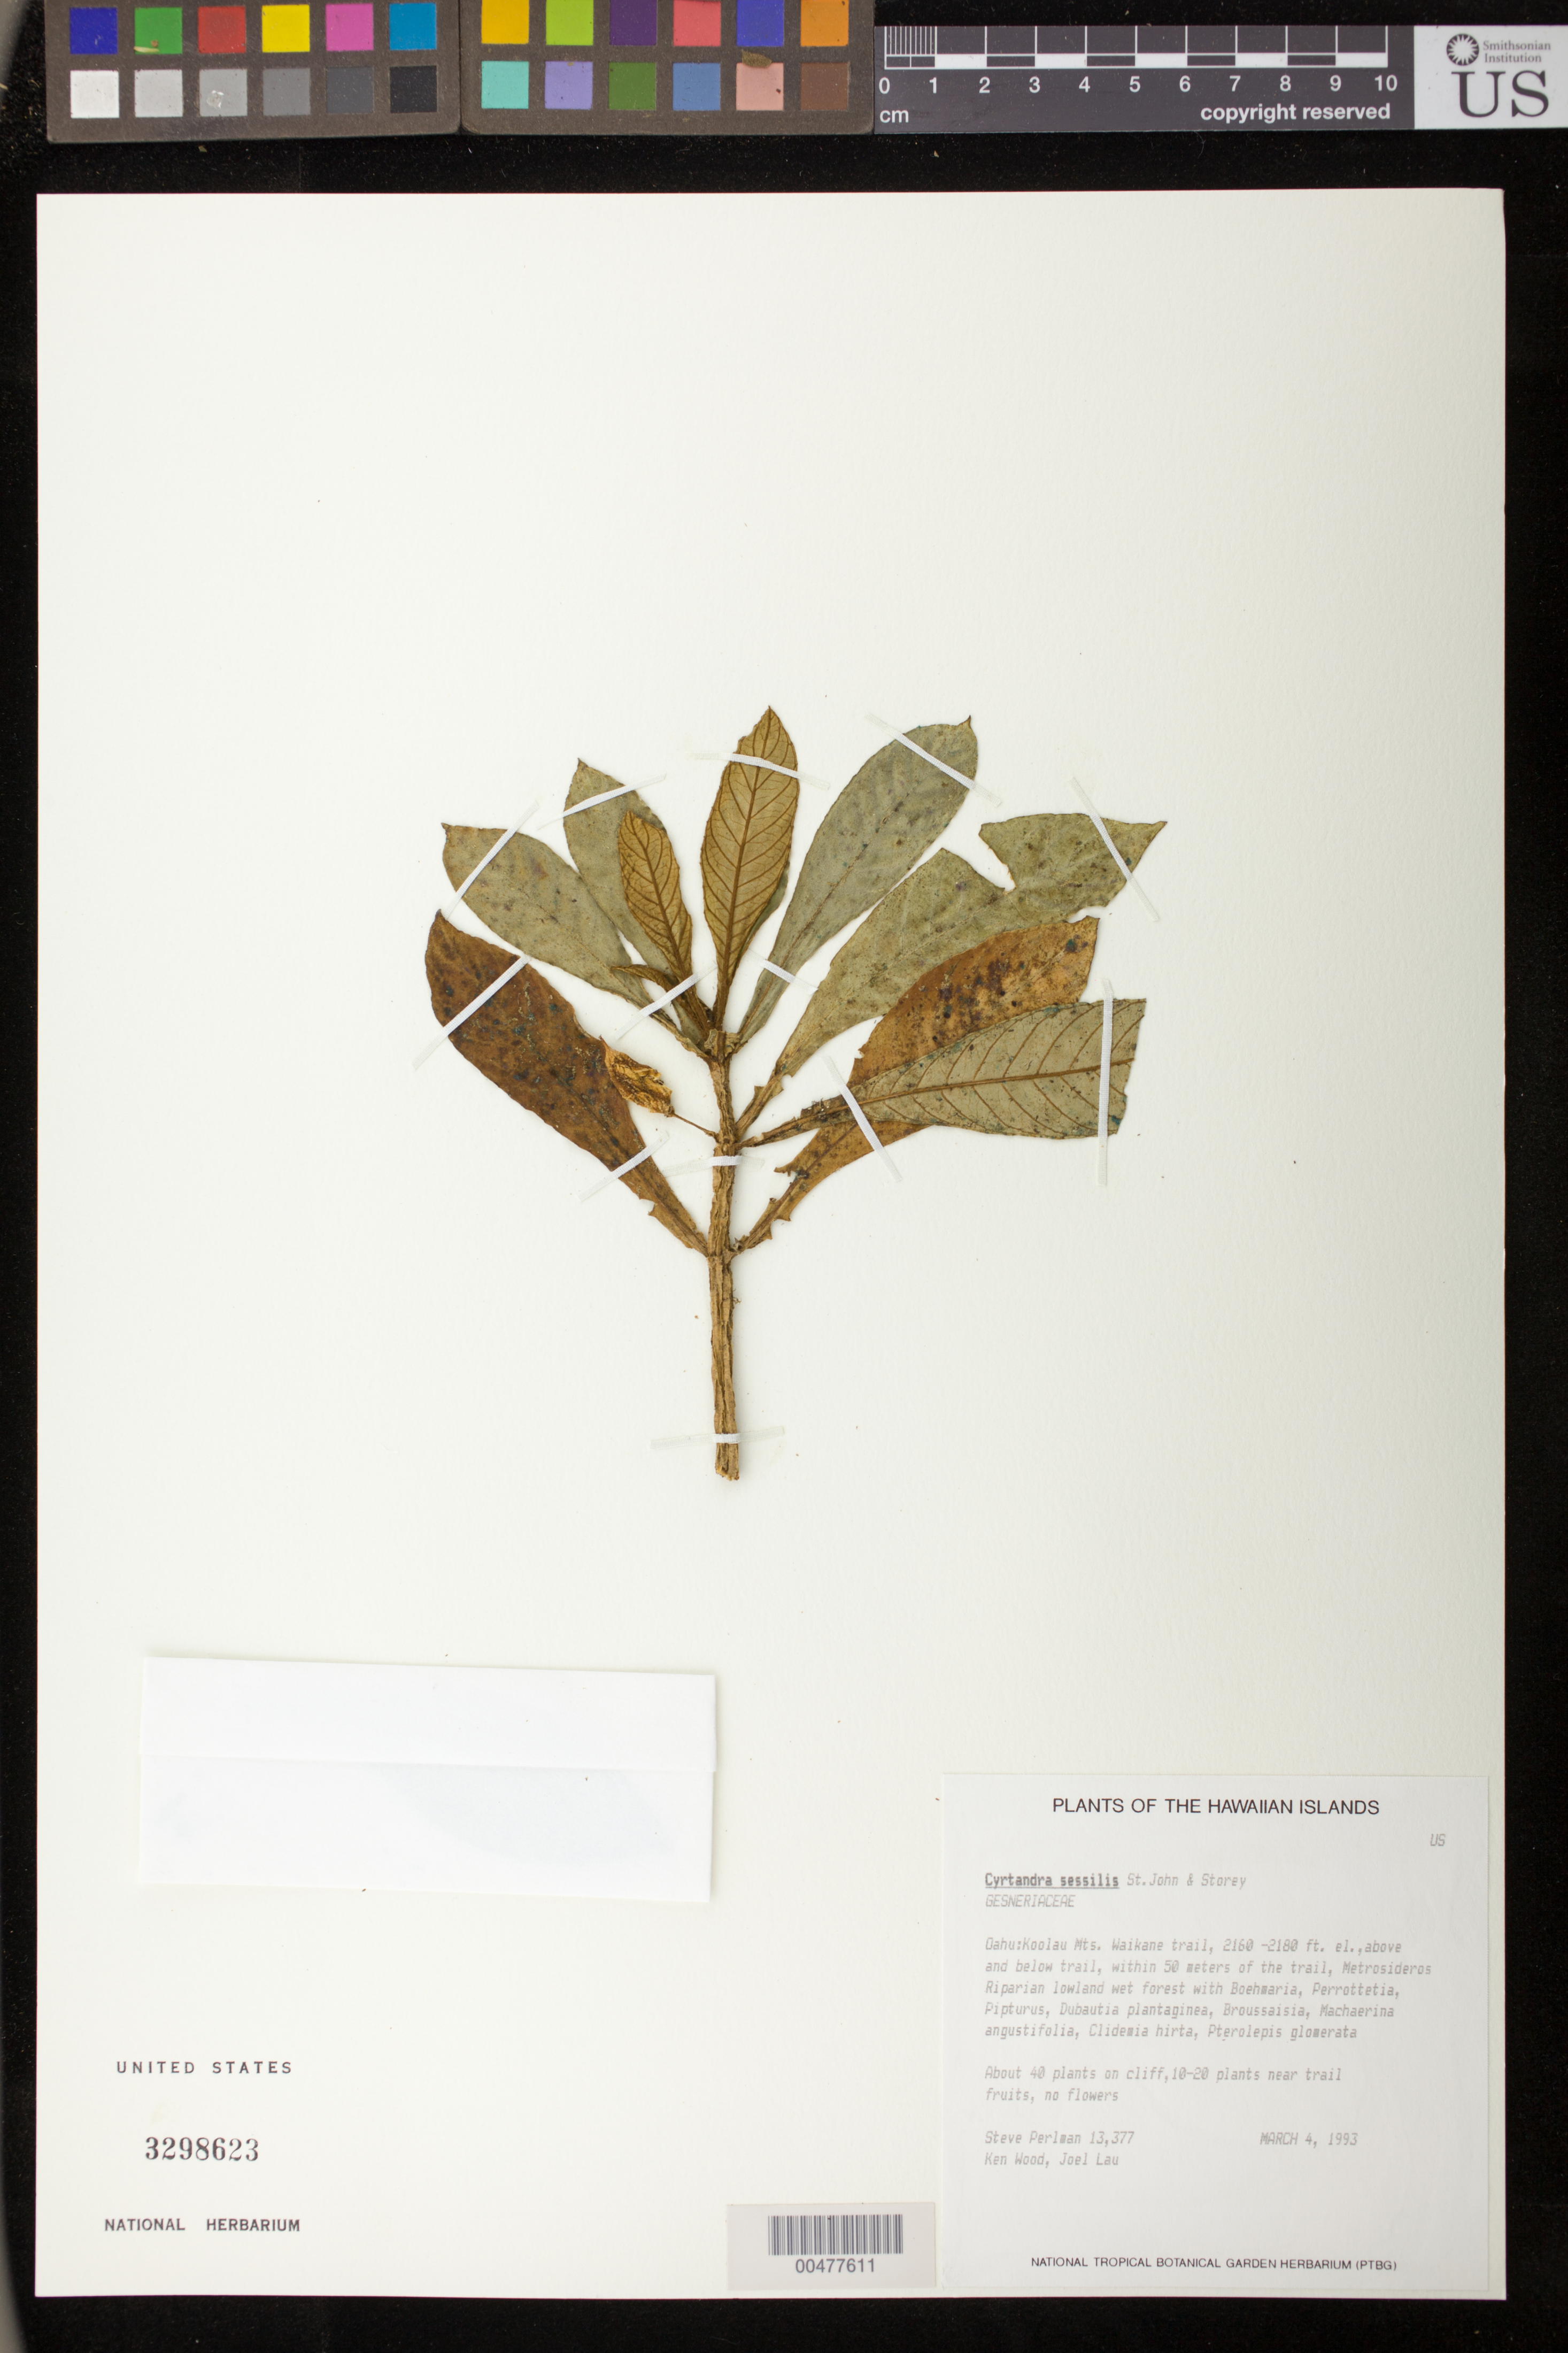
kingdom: Plantae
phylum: Tracheophyta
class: Magnoliopsida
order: Lamiales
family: Gesneriaceae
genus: Cyrtandra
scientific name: Cyrtandra sessilis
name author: H. St. John & Storey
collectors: S. P. Perlman, K. Wood & J. Lau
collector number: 13377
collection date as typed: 4 Mar 1993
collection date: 1993-03-04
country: United States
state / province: Hawaii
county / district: Honolulu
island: Oahu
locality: Koolau Mts., Waikane Trail, within 50 meters of trail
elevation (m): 658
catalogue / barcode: US 3298623